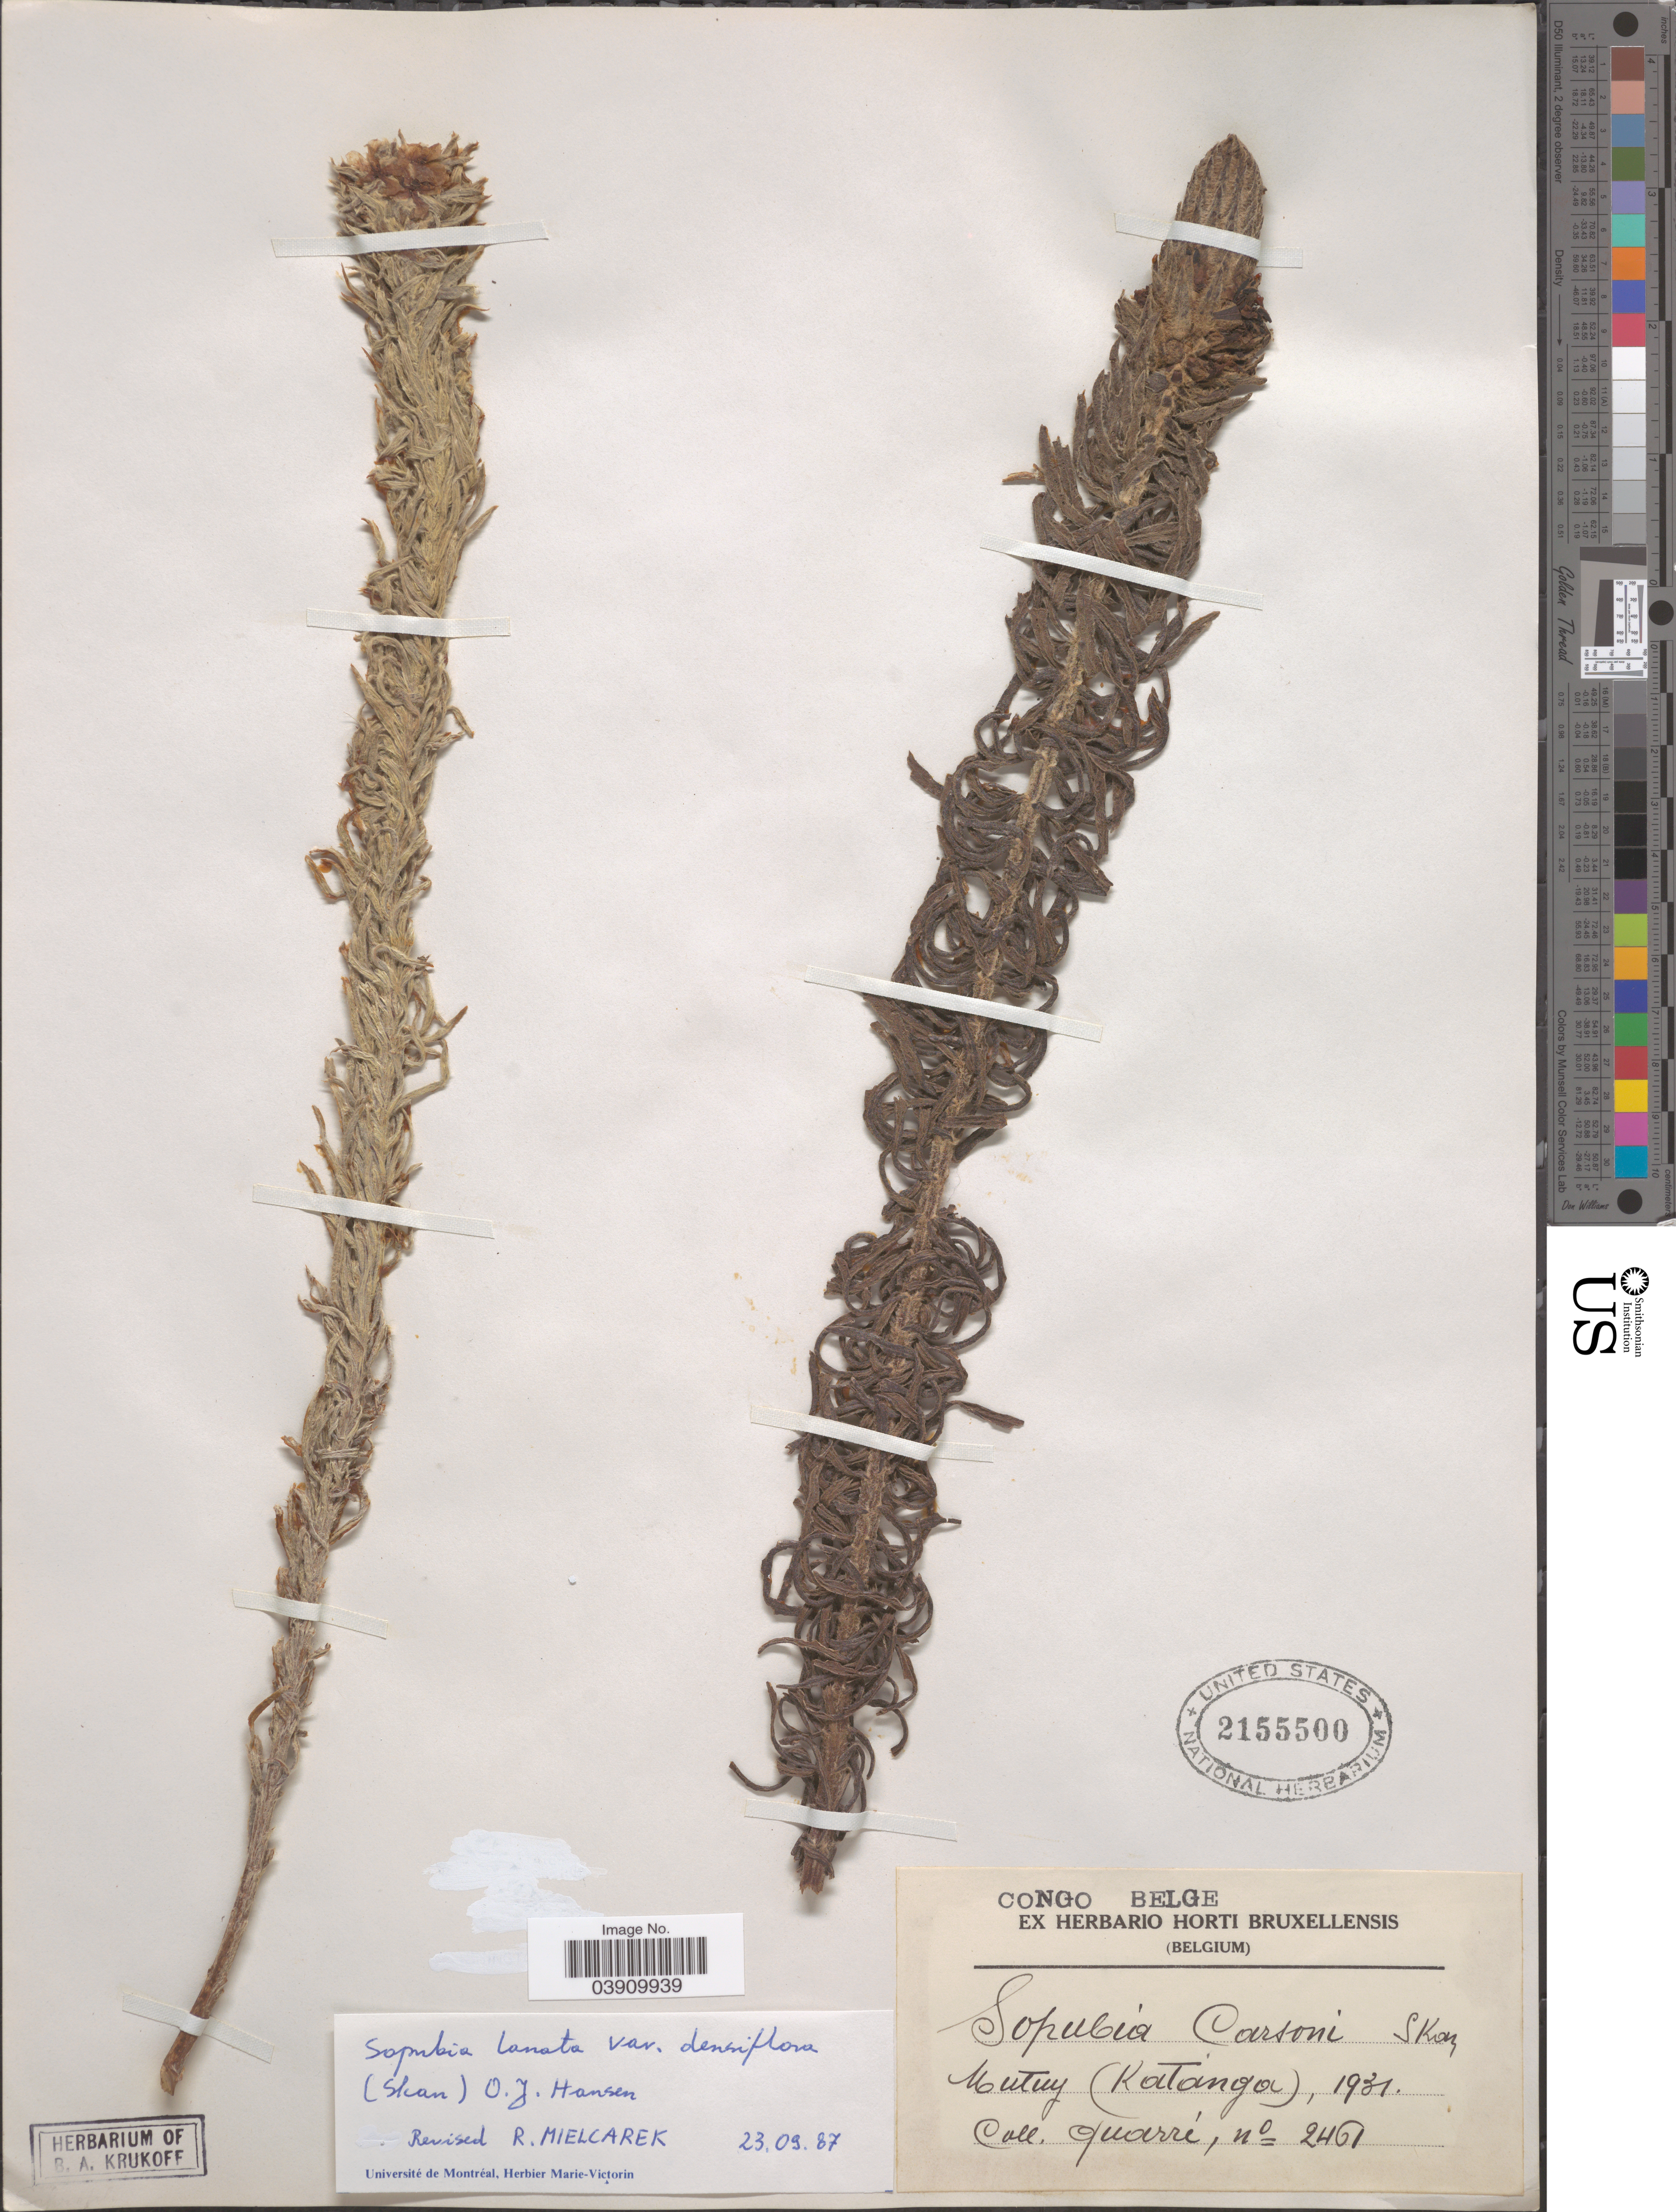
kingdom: Plantae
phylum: Tracheophyta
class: Magnoliopsida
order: Lamiales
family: Orobanchaceae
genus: Sopubia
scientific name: Sopubia lanata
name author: Engl.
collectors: -. Quarre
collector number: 2461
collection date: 1931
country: Congo, Democratic Republic of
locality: Congo Belge. Mutuy (Katanga).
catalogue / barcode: US 2155500